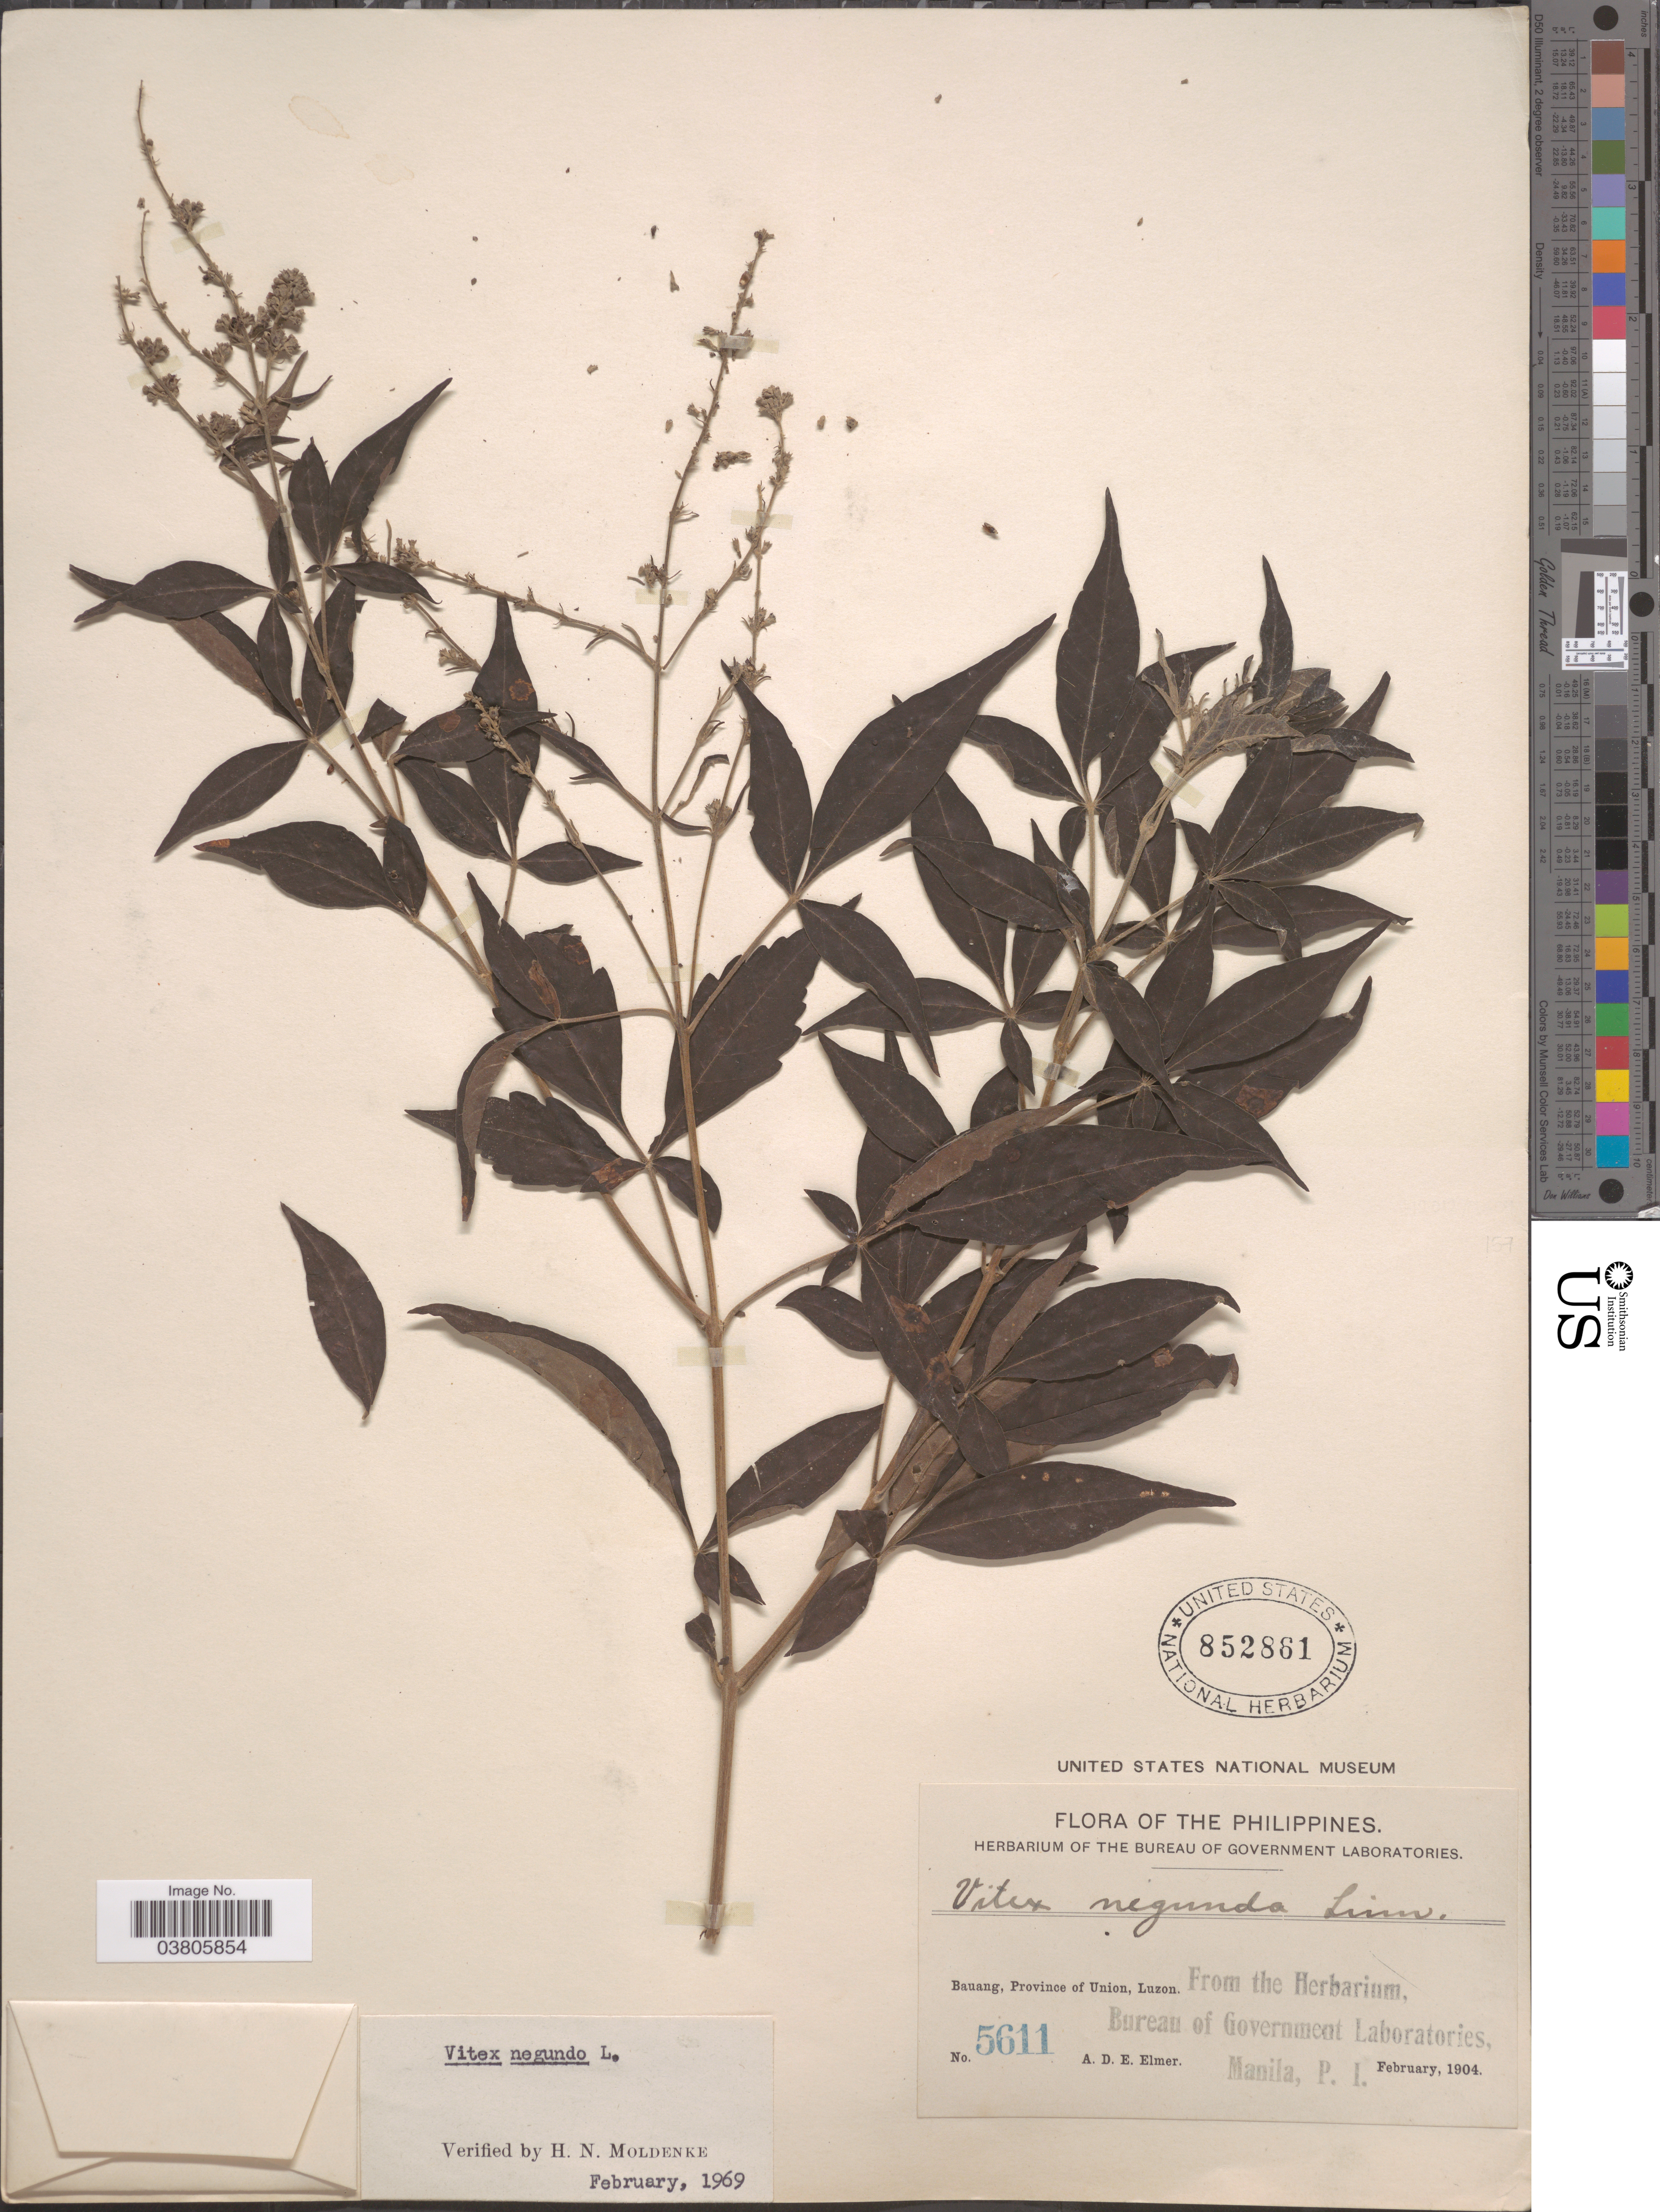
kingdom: Plantae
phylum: Tracheophyta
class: Magnoliopsida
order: Lamiales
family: Lamiaceae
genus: Vitex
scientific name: Vitex negundo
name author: L.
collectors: A. D. E. Elmer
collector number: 5611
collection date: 1904-02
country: Philippines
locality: Bauang, Province of Union, Luzon.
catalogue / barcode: US 852861